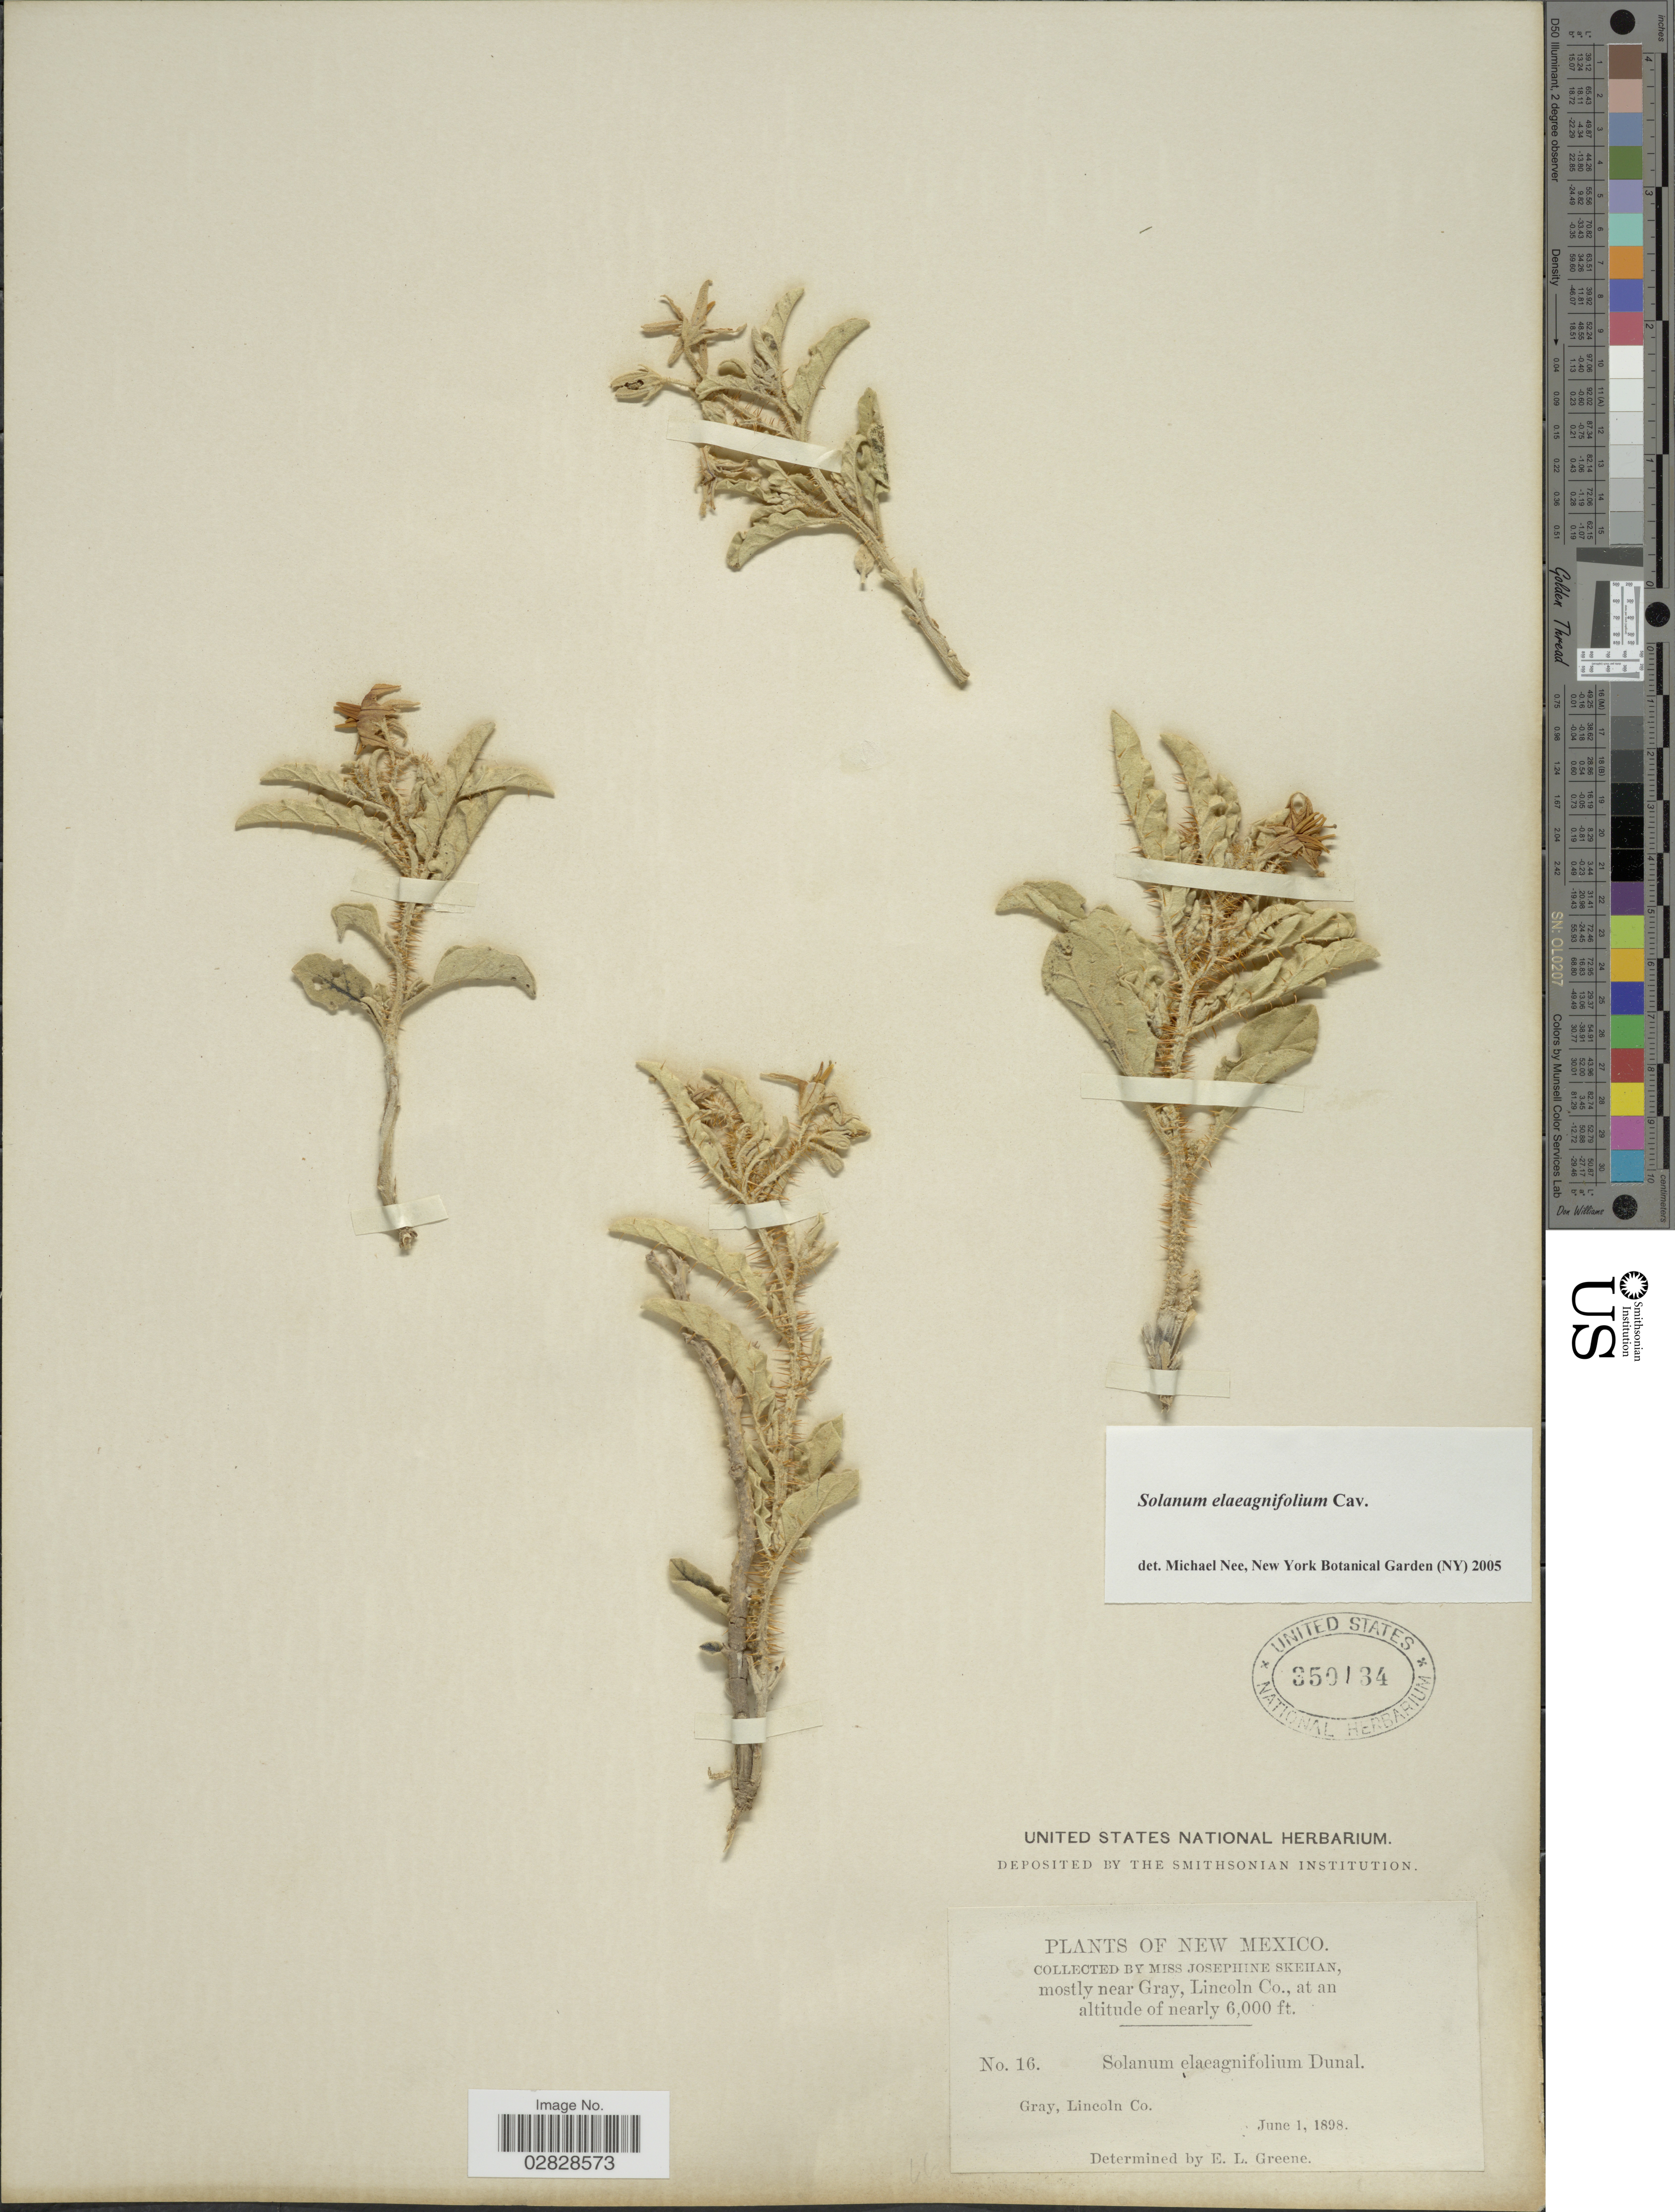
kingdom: Plantae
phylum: Tracheophyta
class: Magnoliopsida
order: Solanales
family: Solanaceae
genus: Solanum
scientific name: Solanum elaeagnifolium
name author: Cav.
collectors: J. Skehan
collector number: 16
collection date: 1898-06-01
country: United States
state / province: New Mexico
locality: Mostly near Gray, Lincoln Co.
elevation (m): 1829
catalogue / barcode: US 359134